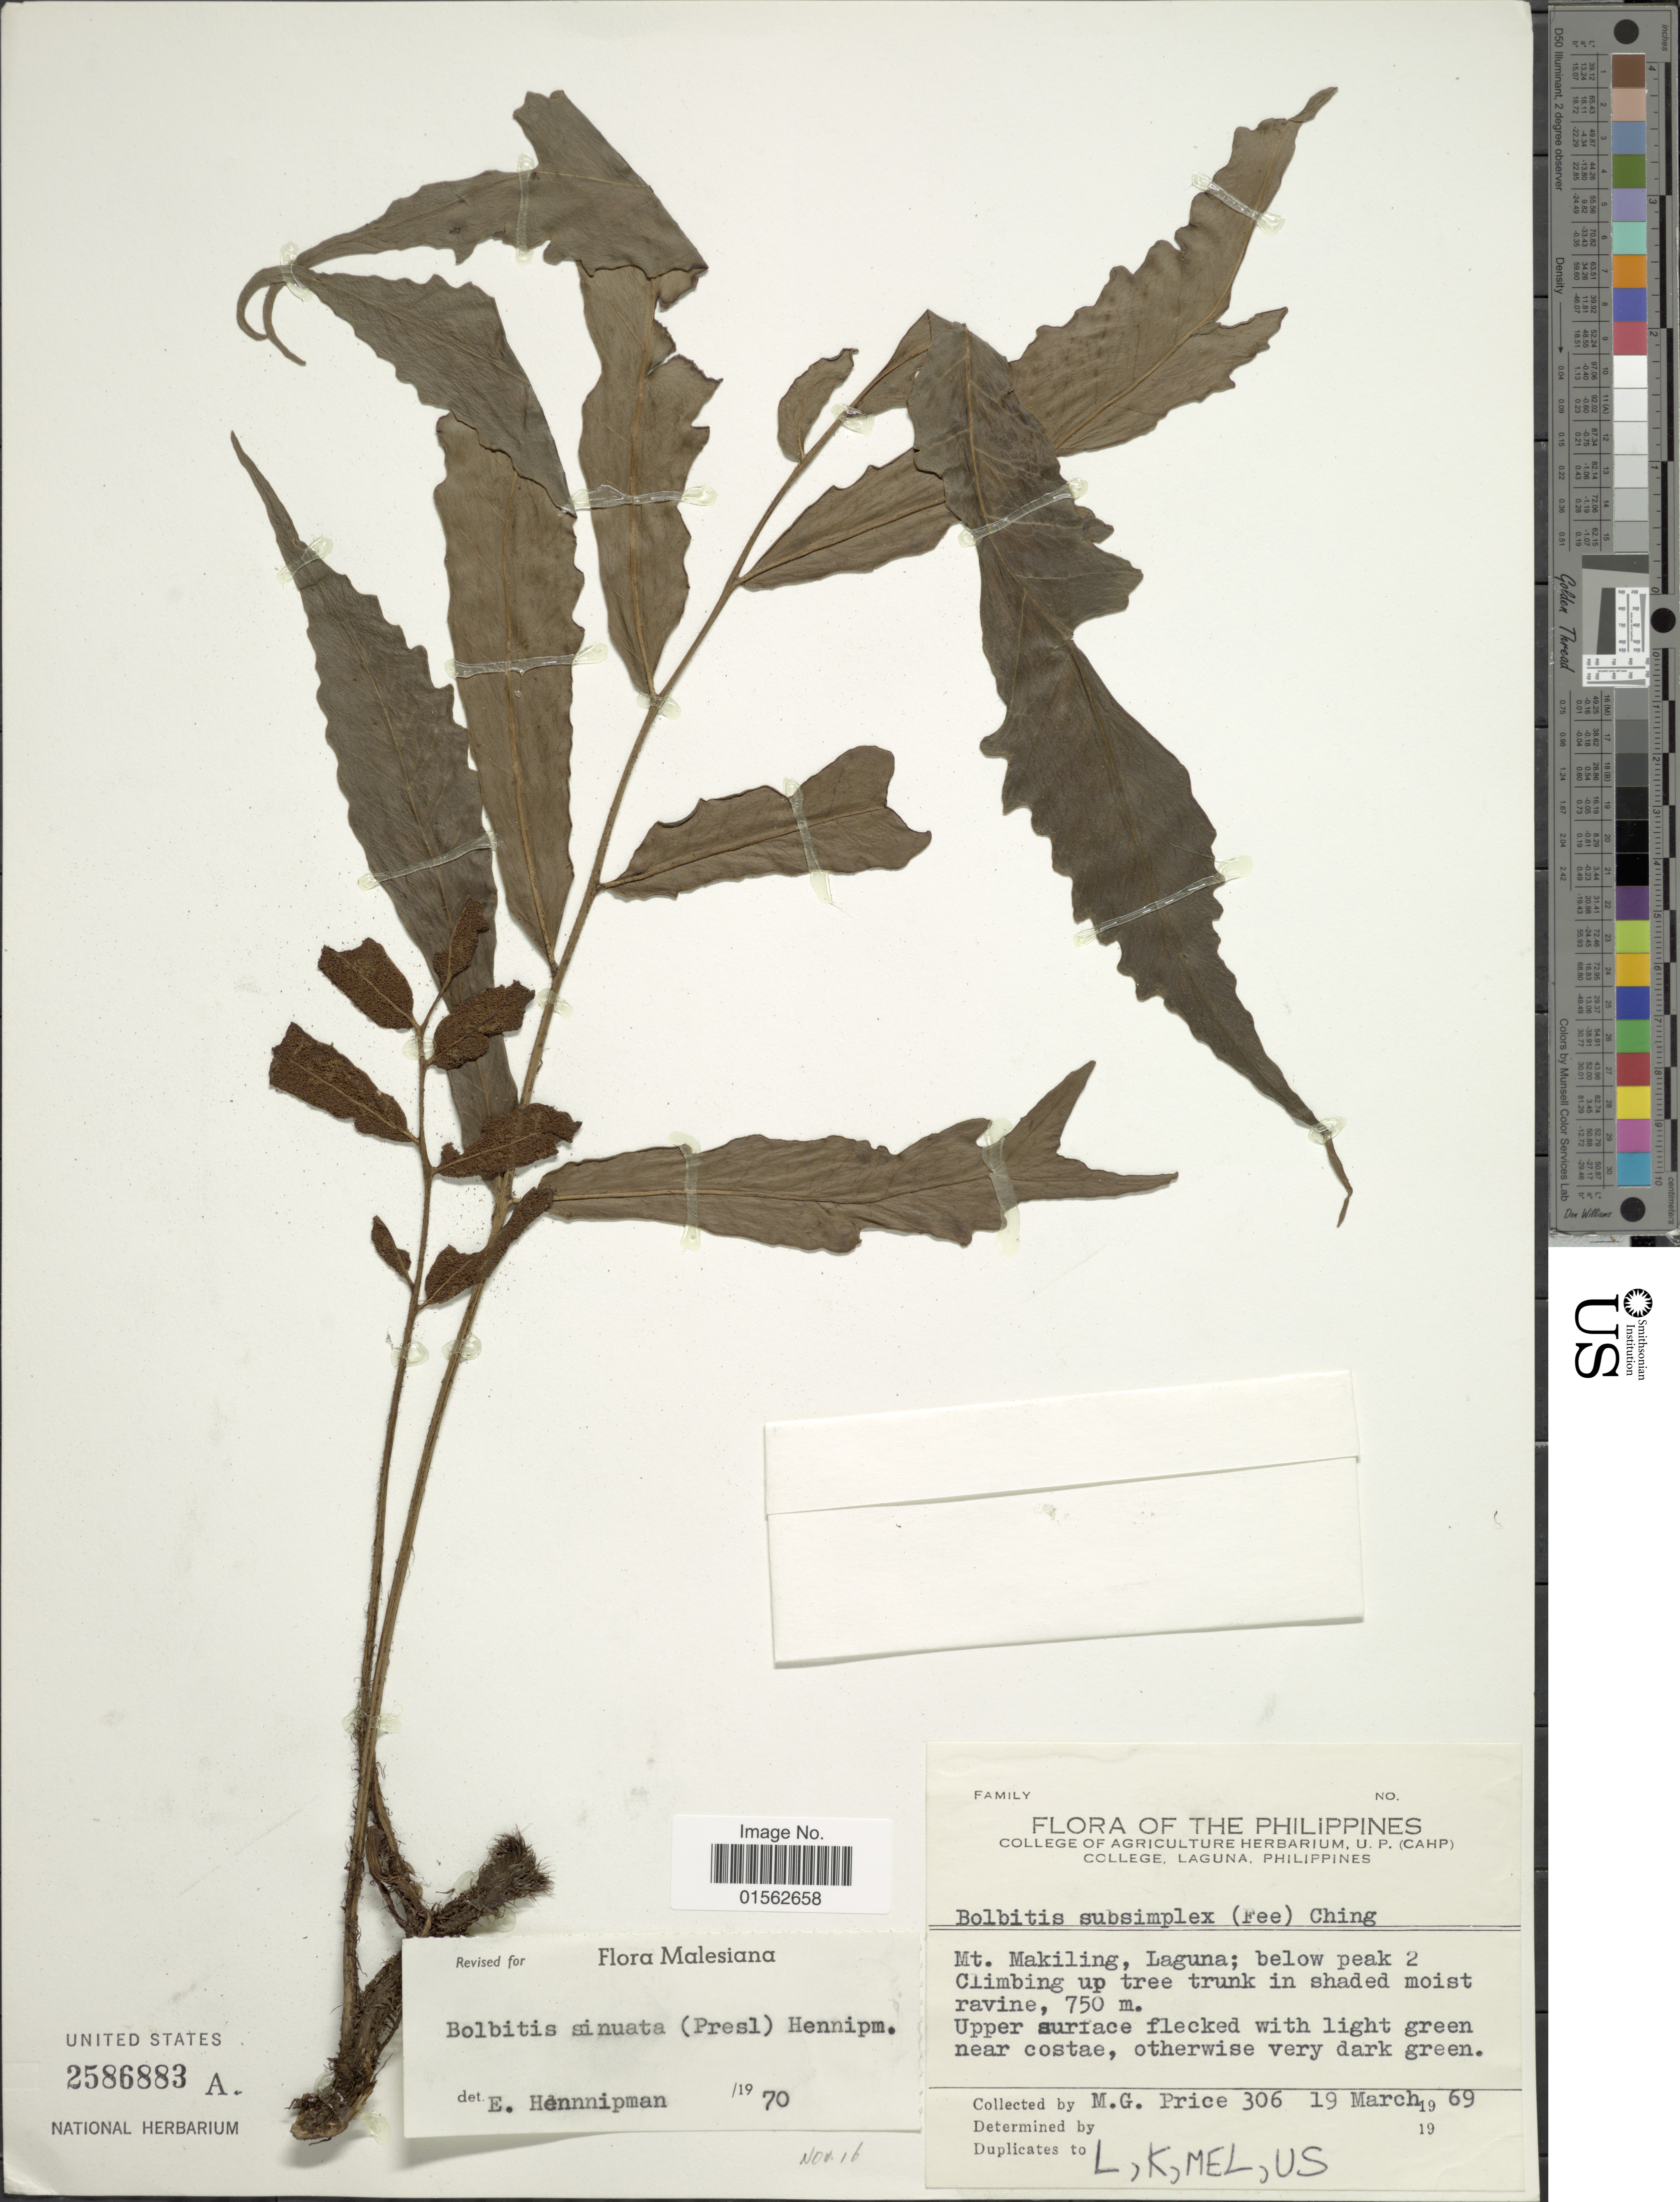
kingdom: Plantae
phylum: Tracheophyta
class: Polypodiopsida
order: Polypodiales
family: Dryopteridaceae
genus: Bolbitis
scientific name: Bolbitis sinuata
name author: (C. Presl) Hennipman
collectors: M. G. Price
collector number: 306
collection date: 1969-03-19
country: Philippines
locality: Philippines, Mt. Makiling, Laguna; below peak 2 Climbing up tree in shaded moist ravine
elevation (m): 750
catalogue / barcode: US 2586883A